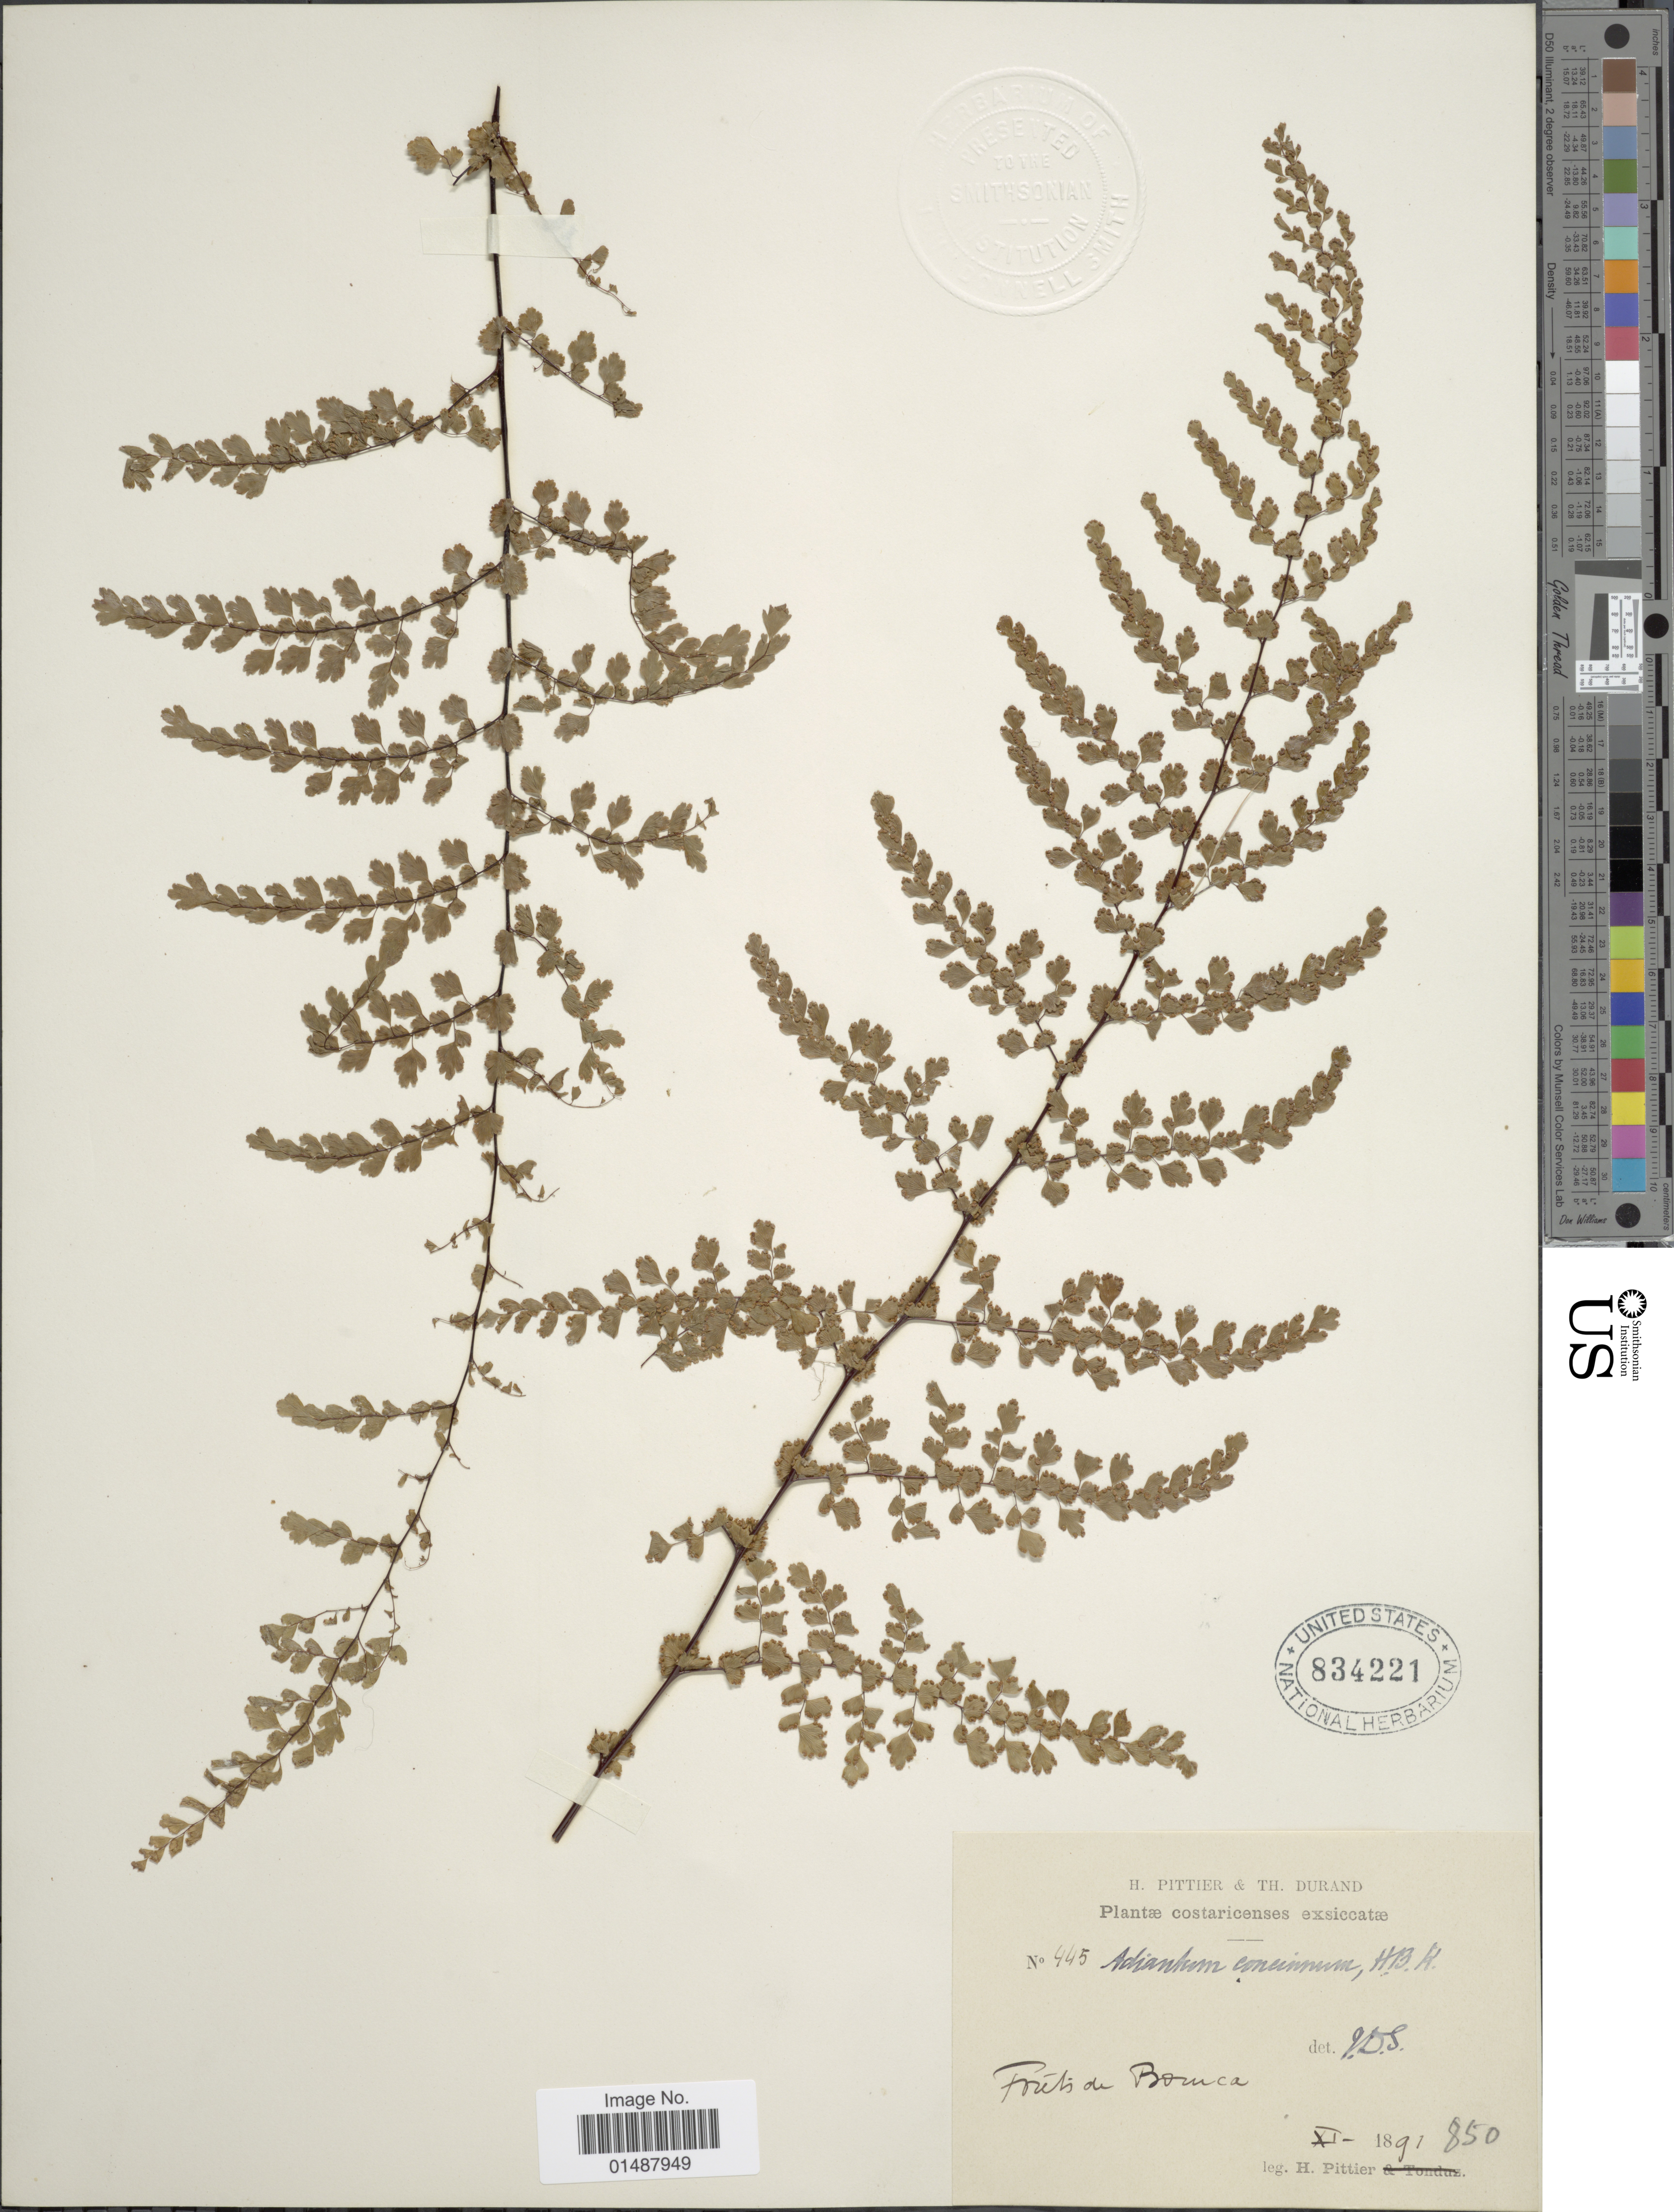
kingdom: Plantae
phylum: Tracheophyta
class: Polypodiopsida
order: Polypodiales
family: Pteridaceae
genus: Adiantum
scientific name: Adiantum concinnum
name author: Humb. & Bonpl. ex Willd.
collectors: H. F. Pittier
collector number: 445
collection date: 1891-11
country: Costa Rica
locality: Fouts de Boruca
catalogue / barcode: US 834221